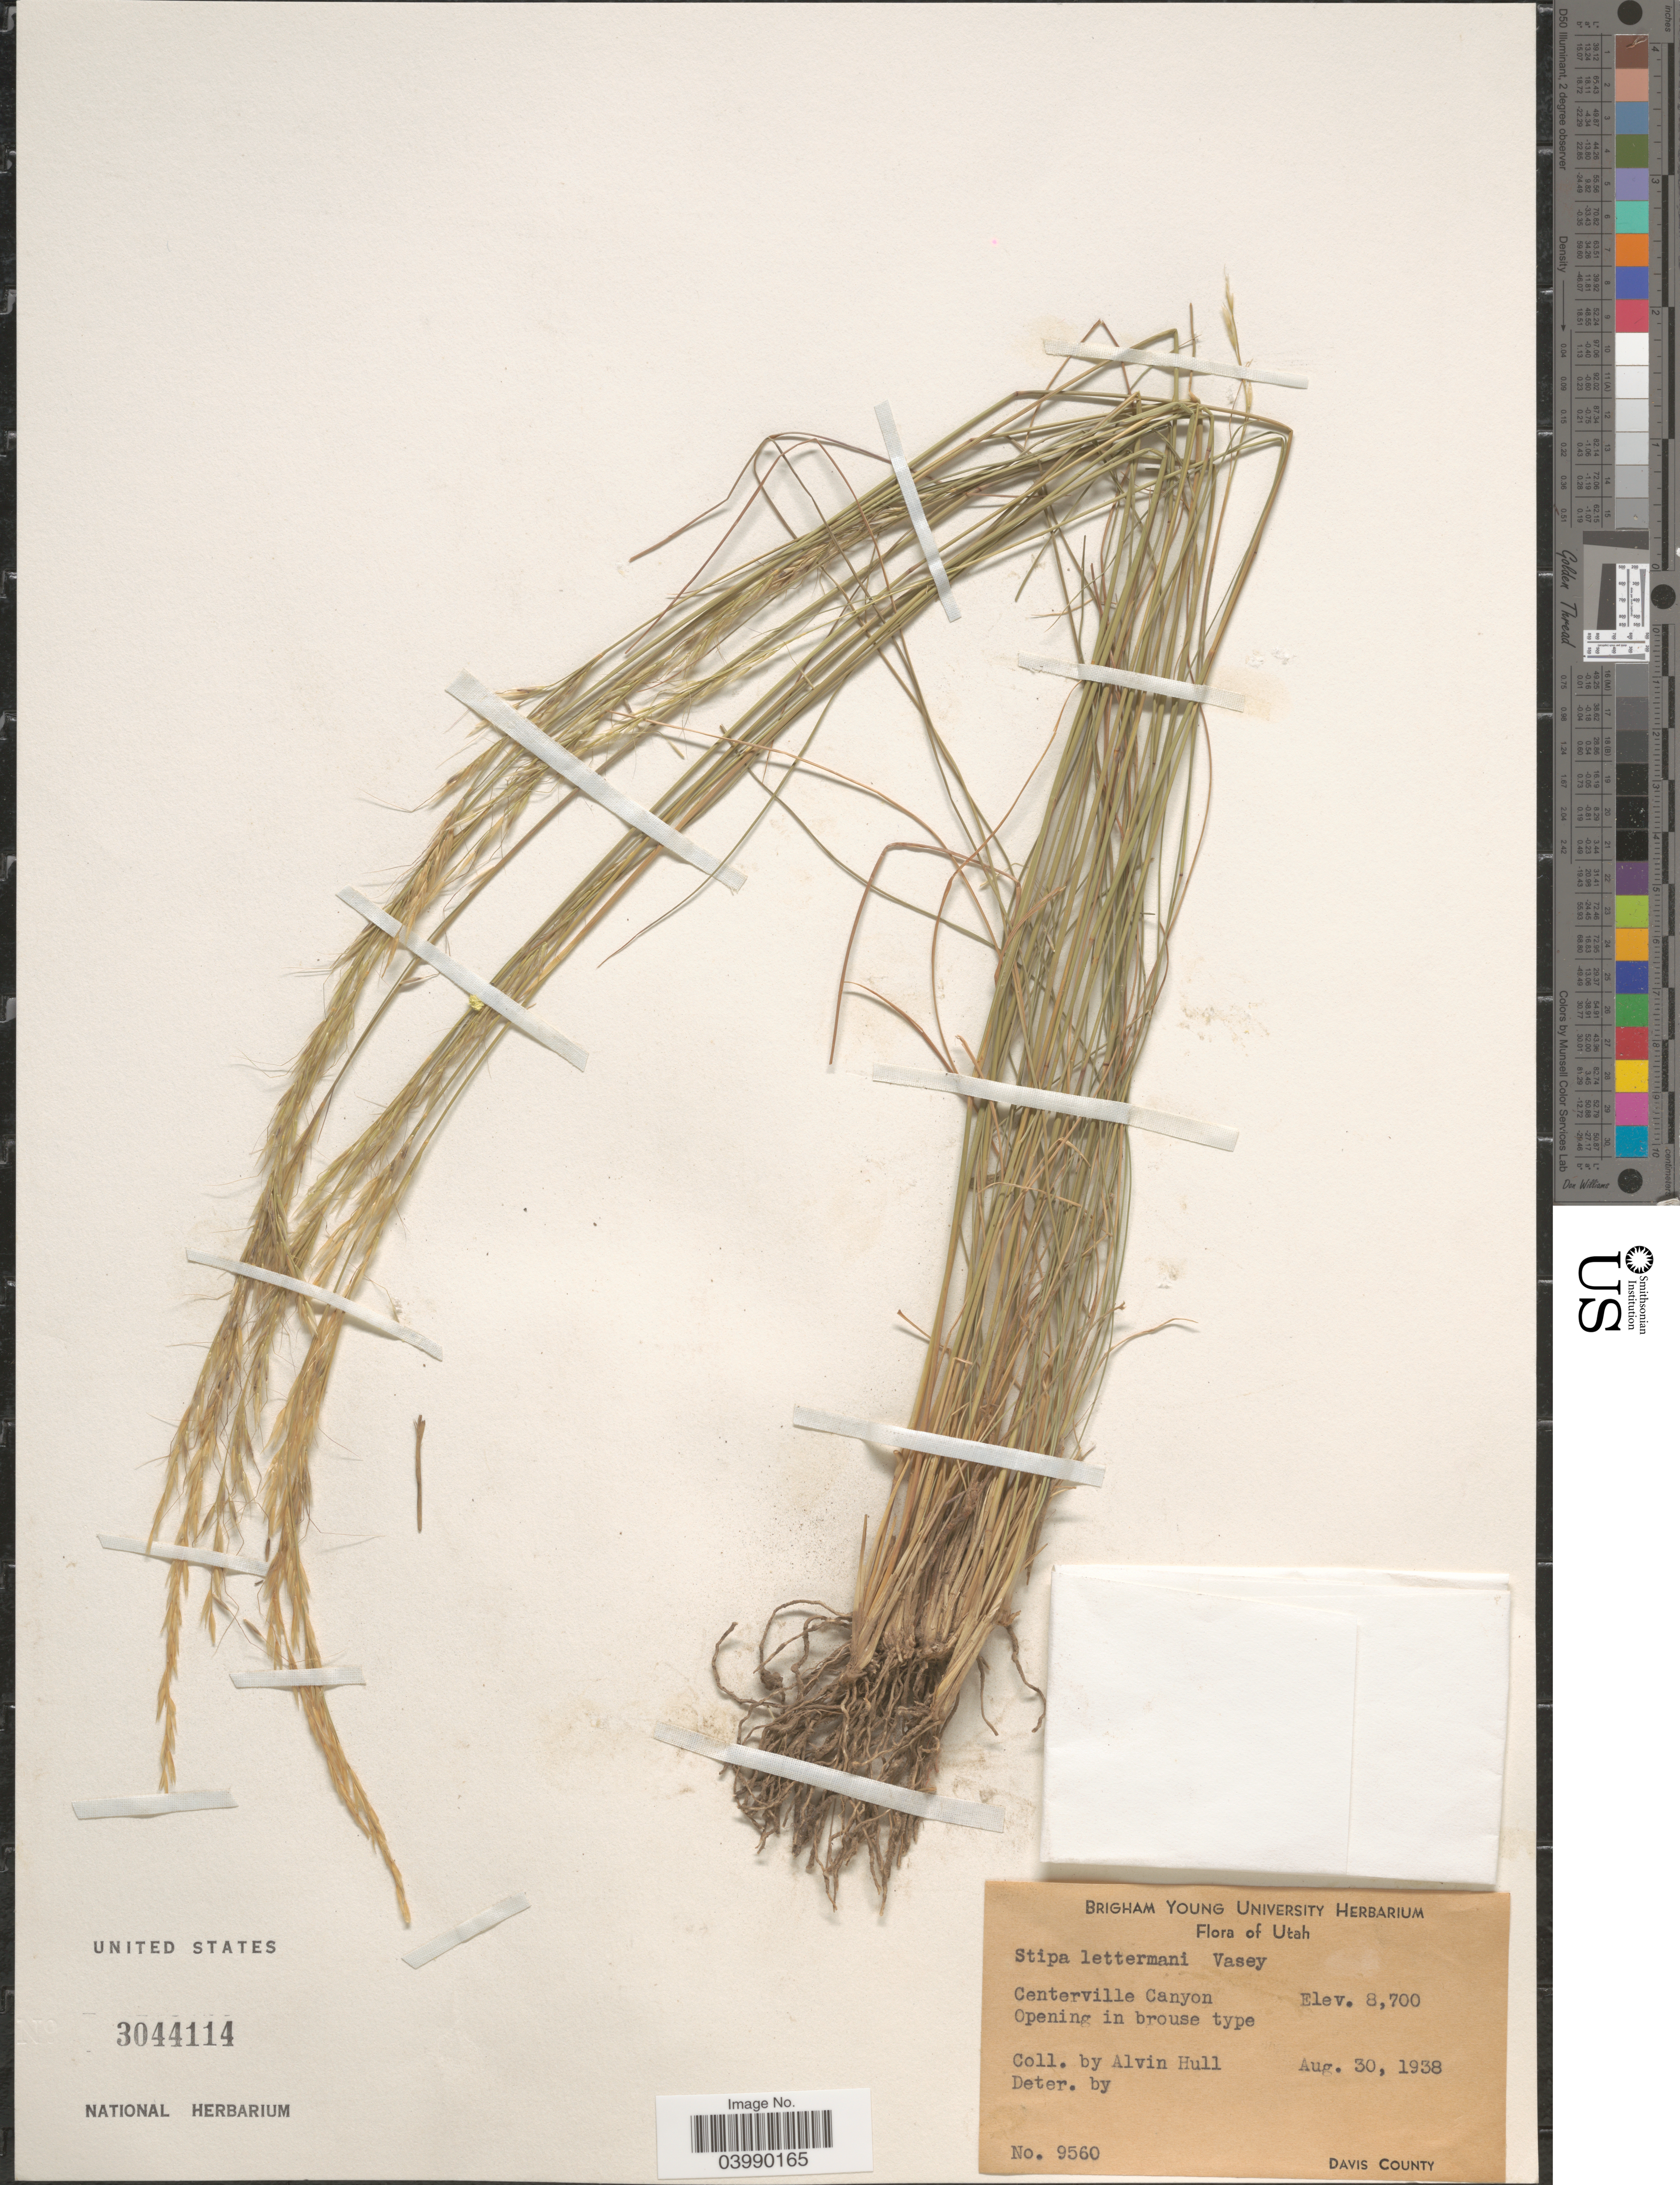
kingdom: Plantae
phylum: Tracheophyta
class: Liliopsida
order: Poales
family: Poaceae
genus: Eriocoma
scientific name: Eriocoma lettermanii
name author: (Vasey) Romasch.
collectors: A. Hull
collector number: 9560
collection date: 1938-08-30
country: United States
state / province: Utah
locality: Centerville Canyon.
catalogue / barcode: US 3044114